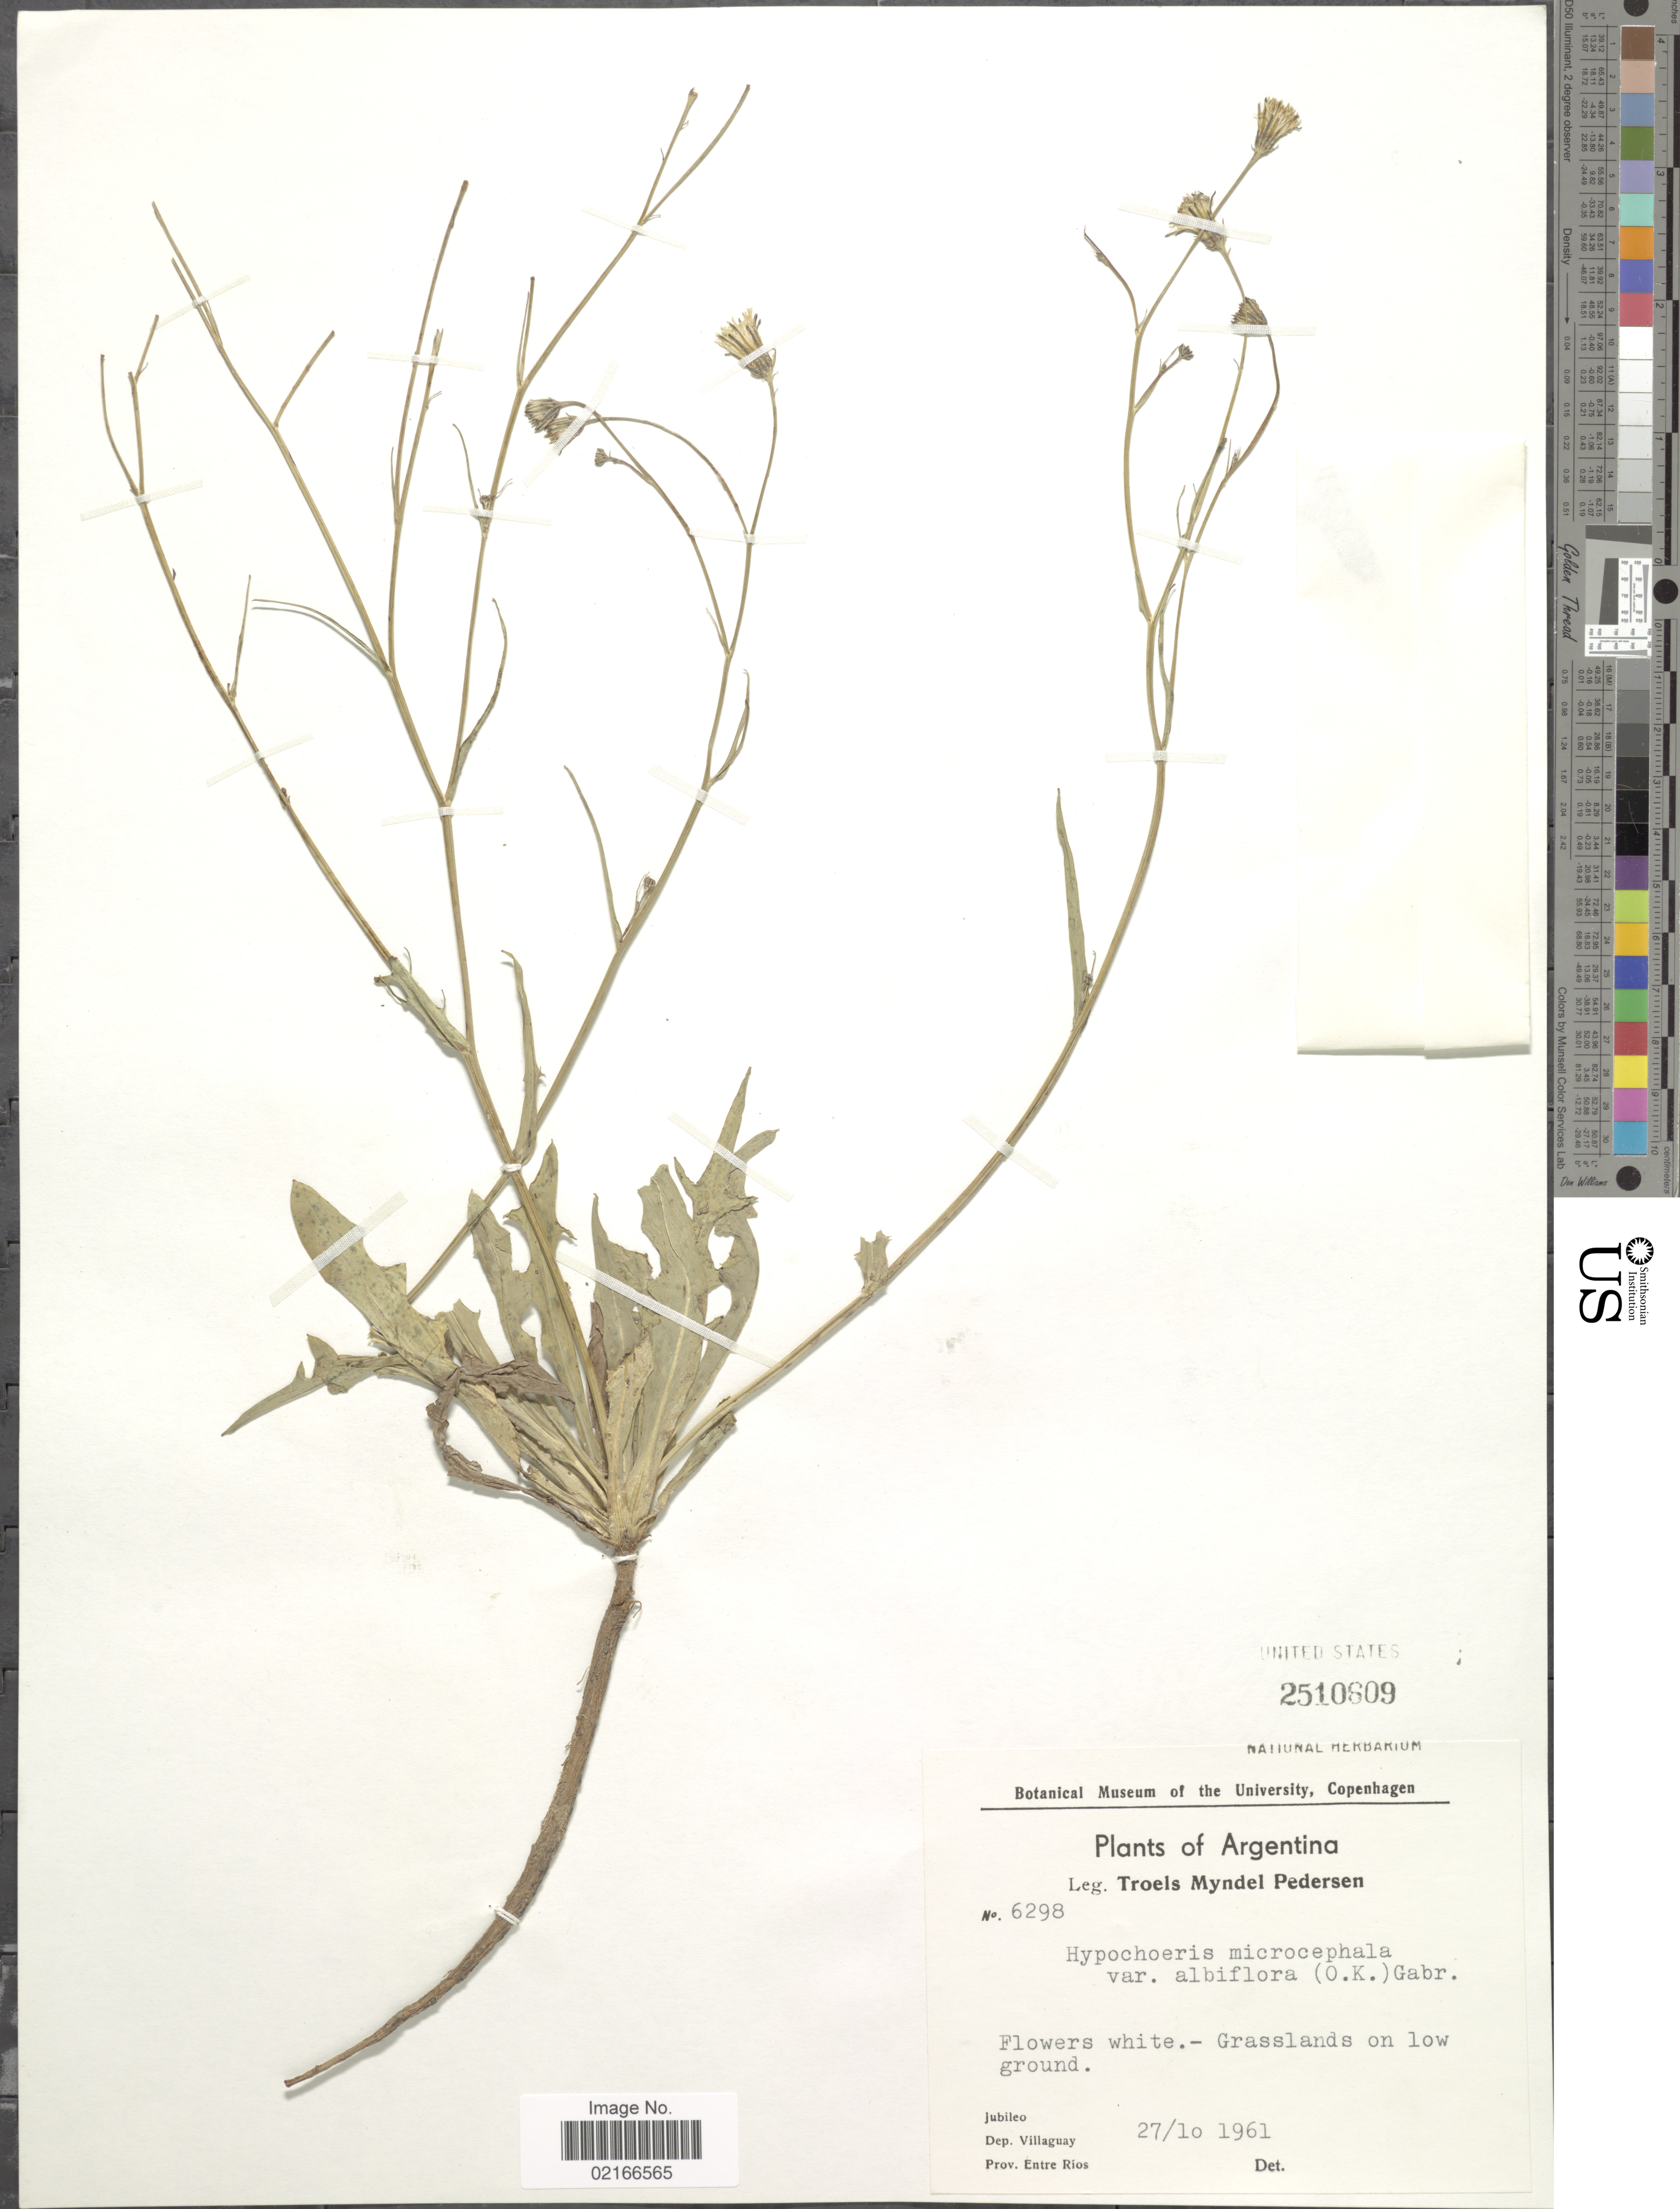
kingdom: Plantae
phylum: Tracheophyta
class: Magnoliopsida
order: Asterales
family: Asteraceae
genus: Hypochaeris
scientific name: Hypochaeris albiflora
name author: (Kuntze) Azevêdo-Gonç. & Matzenb.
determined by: Mailhos, Ary, (MVFA), Universidad de la Republica (URUGUAY)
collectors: T. Pederson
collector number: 6298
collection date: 1961-10-27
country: Argentina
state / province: Entre Rios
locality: Jubileo. Dep. Villaguay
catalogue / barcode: US 2510809